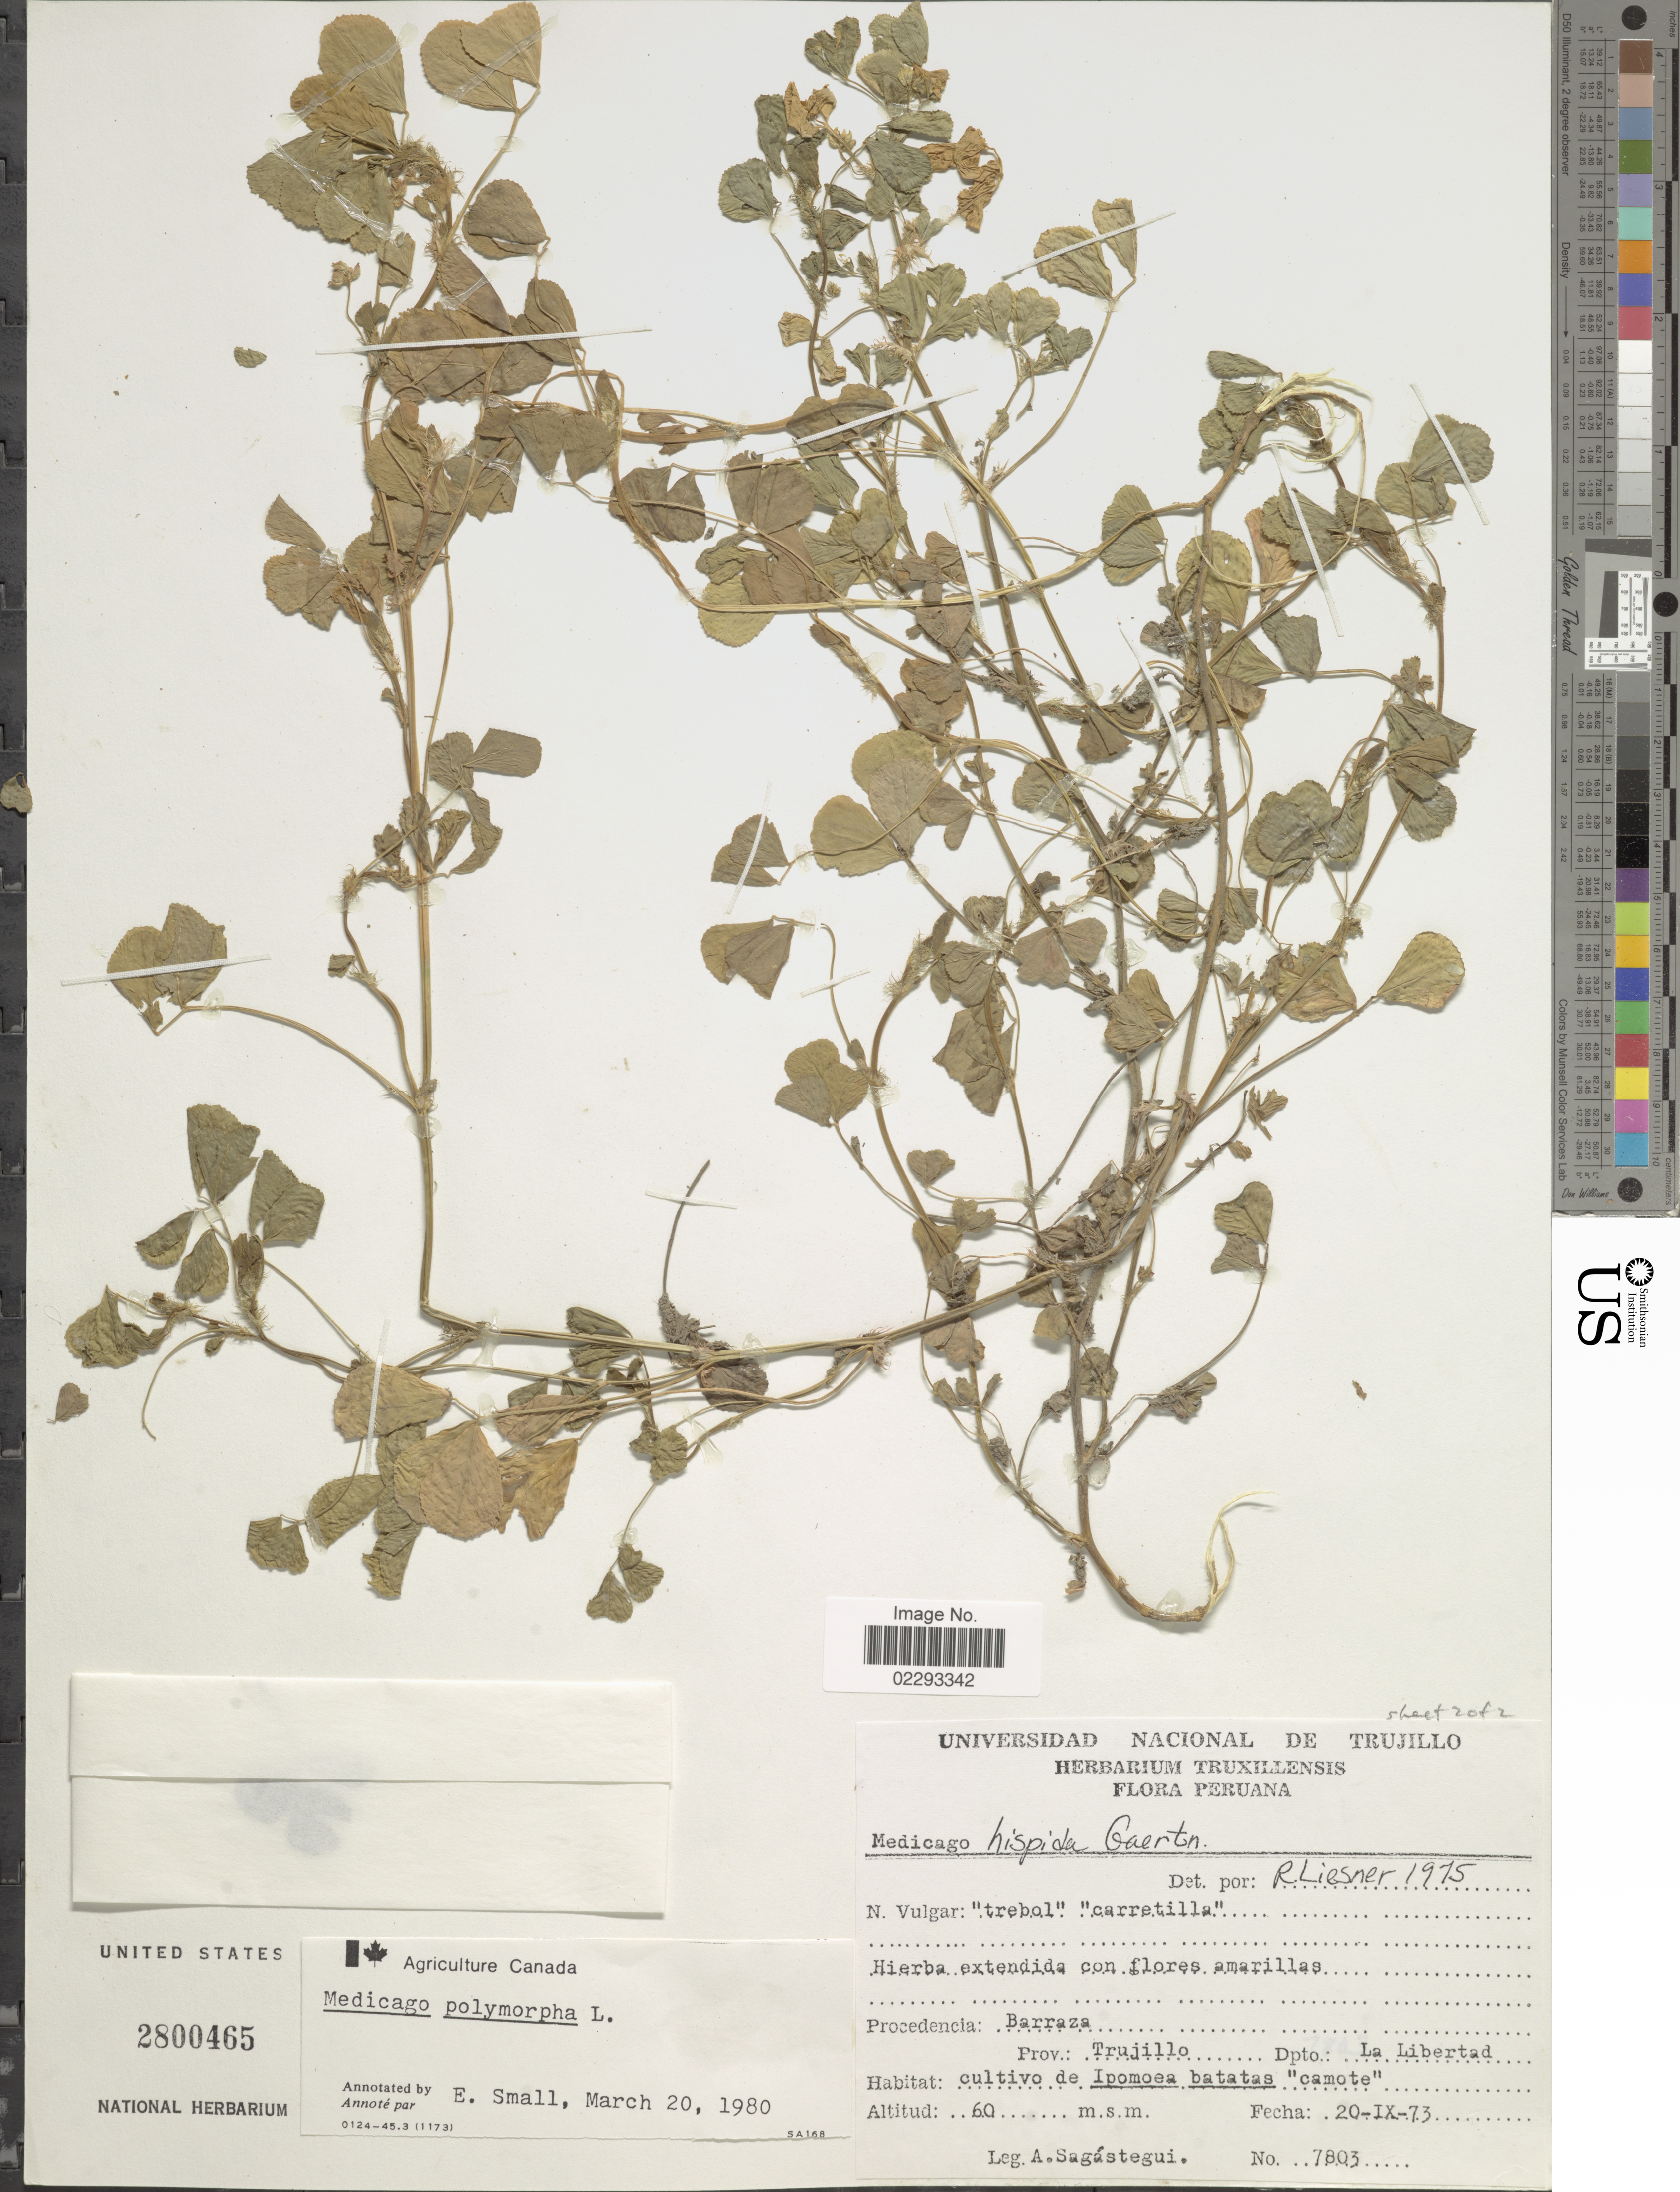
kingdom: Plantae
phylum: Tracheophyta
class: Magnoliopsida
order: Fabales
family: Fabaceae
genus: Medicago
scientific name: Medicago polymorpha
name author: L.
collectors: A. Sagástequi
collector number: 7803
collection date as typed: Transcribed d/m/y: 20/9/73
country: El Salvador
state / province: La Libertad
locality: Procedencia: Barraza, prov: Trujillo, Depto: La Libertad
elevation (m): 60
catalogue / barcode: US 2800465